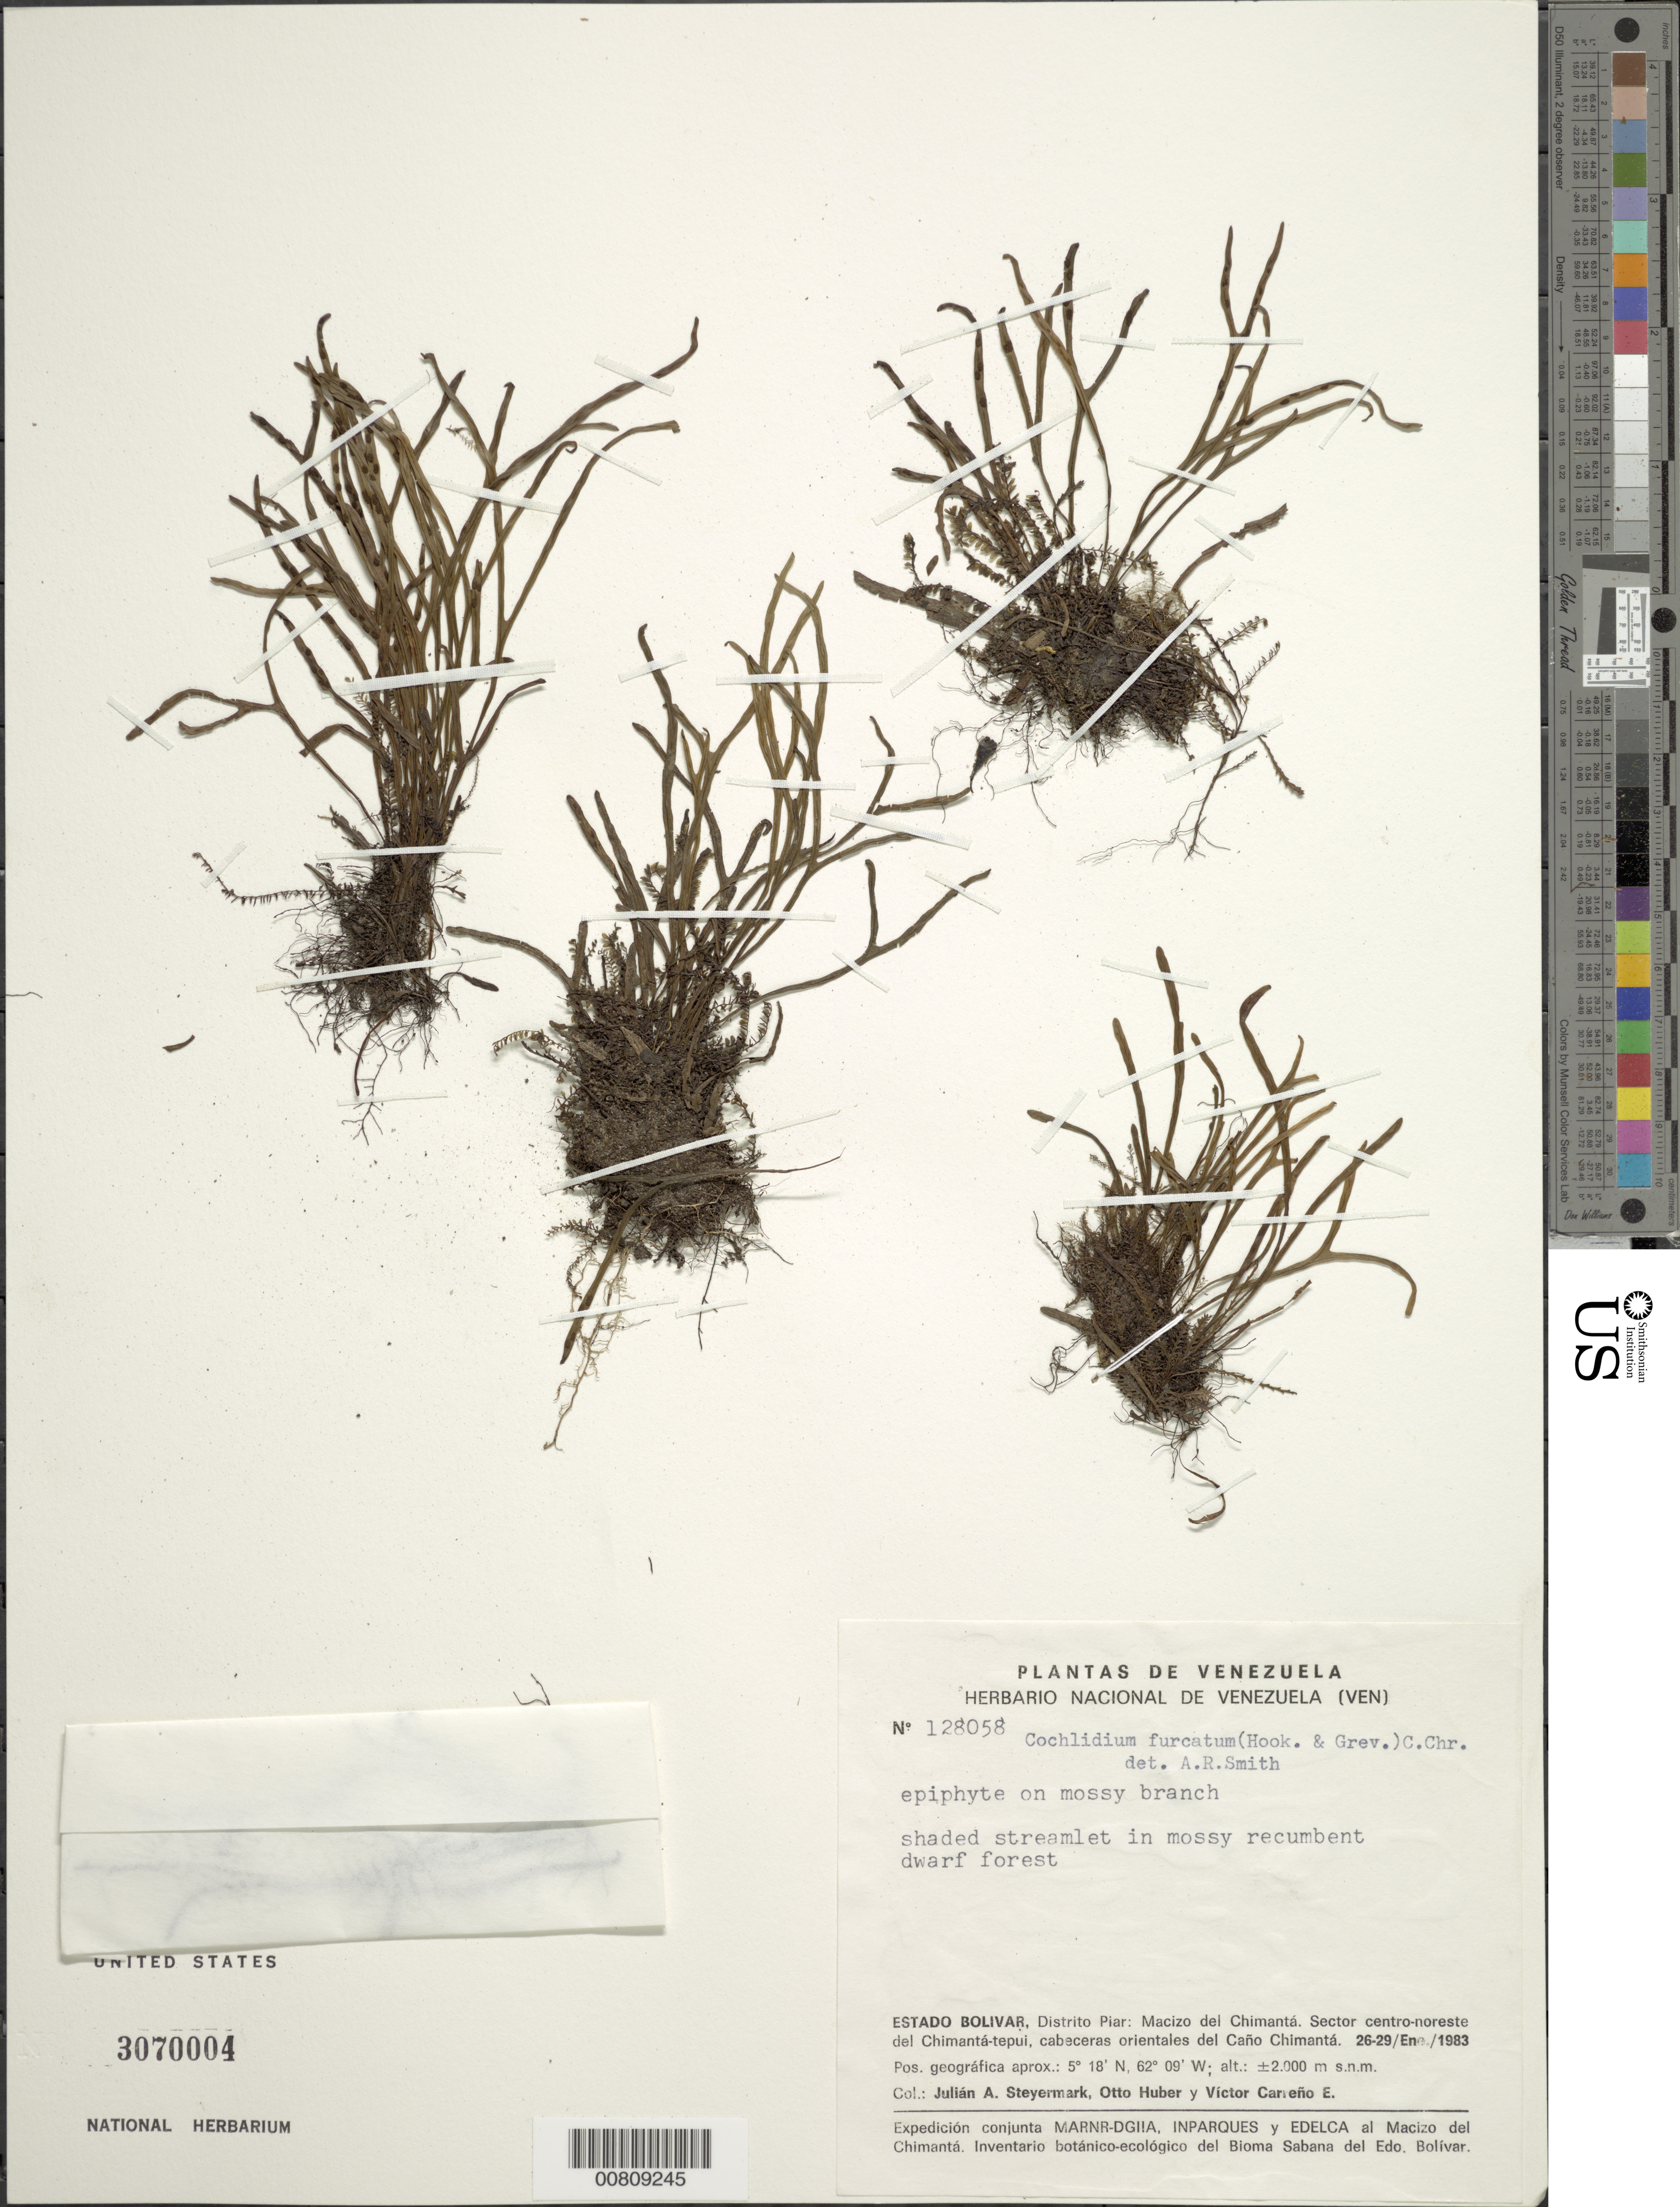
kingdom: Plantae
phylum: Tracheophyta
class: Polypodiopsida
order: Polypodiales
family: Polypodiaceae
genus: Cochlidium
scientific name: Cochlidium furcatum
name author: (Hook. & Grev.) C. Chr.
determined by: Smith, Alan R., (UC)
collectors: J. Steyermark, O. Huber & V. Carreño E.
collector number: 128058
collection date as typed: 26-Jan-83 to 29-Jan-83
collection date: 1983-01-26/1983-01-29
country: Venezuela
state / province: Bolívar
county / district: Piar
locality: Macizo del Chimantá, sector centro-noreste del Chimantá-tepuí, cabeceras orientales del Caño Chimantá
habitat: Shaded streamlet in mossy recombent dwarf forest; on mossy branch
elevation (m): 2000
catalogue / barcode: US 3070004